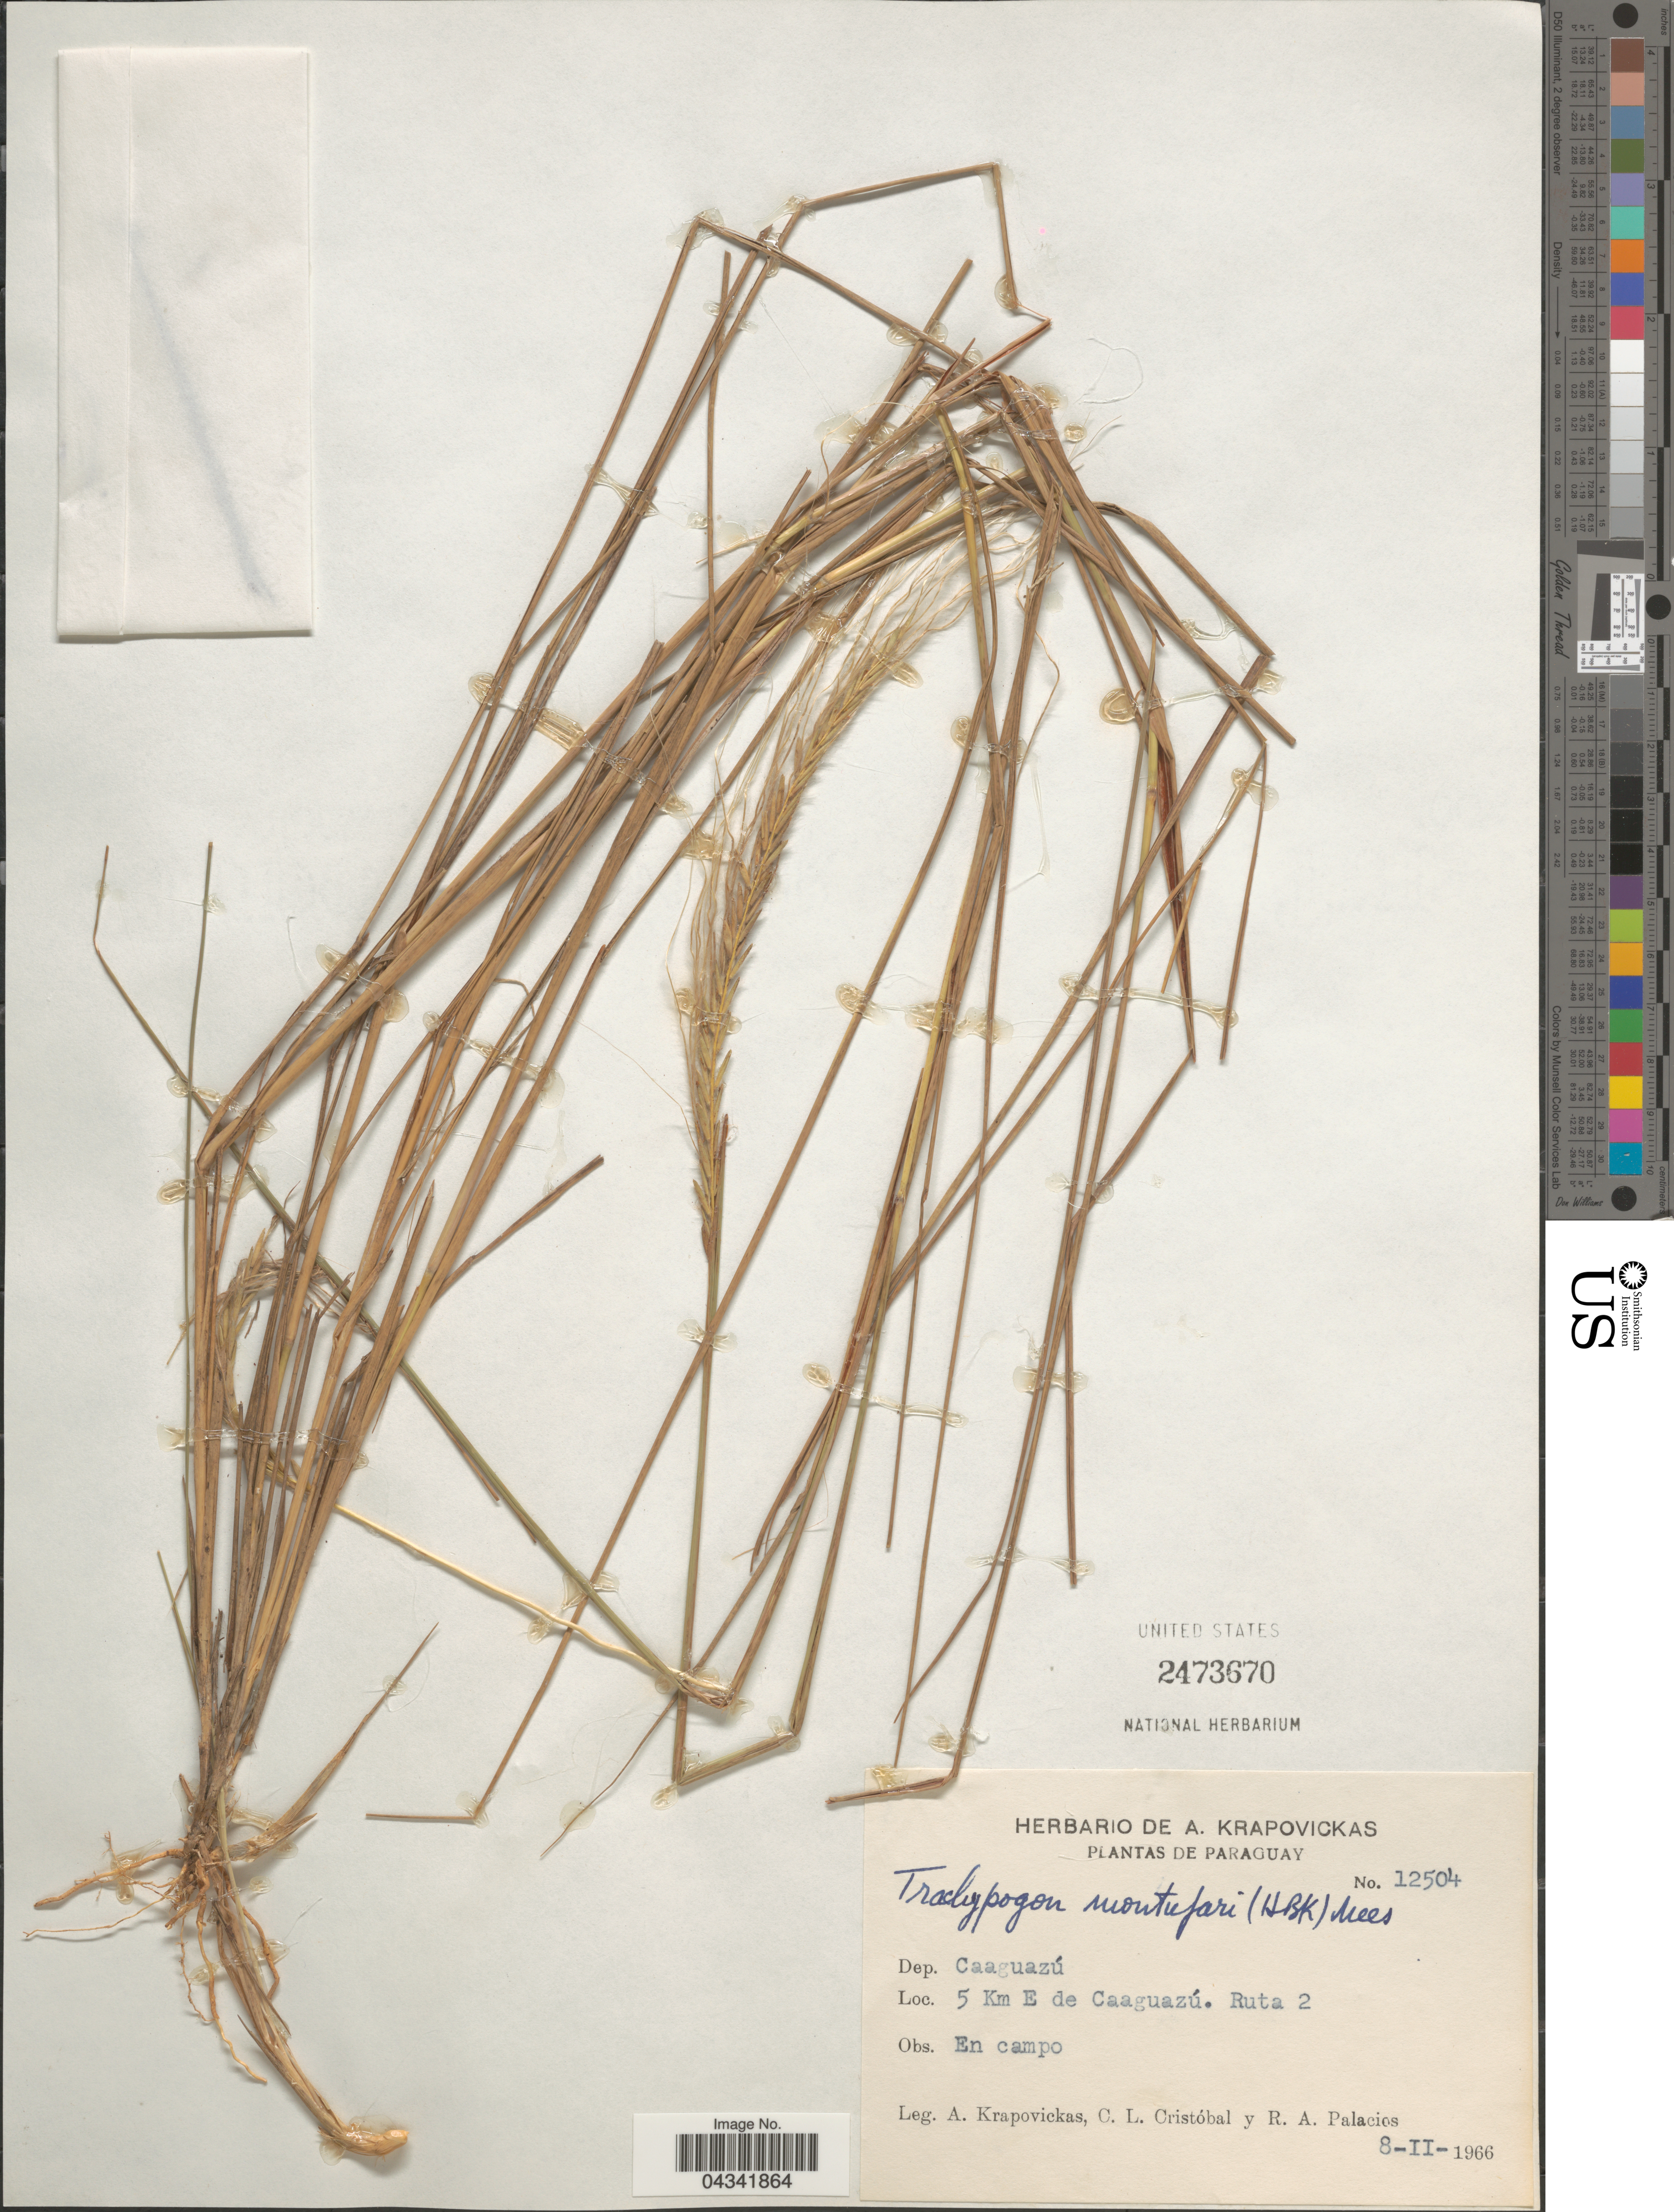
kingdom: Plantae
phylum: Tracheophyta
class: Liliopsida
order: Poales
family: Poaceae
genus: Trachypogon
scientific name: Trachypogon spicatus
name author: (L. f.) Kuntze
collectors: A. Krapovickas, C. L. Cristóbal & R. Palacios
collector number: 12504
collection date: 1966-02-08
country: Paraguay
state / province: Caaguazu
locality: Dep. Caaguazú. 5 Km E de Caaguazú. Ruta 2.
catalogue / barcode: US 2473670